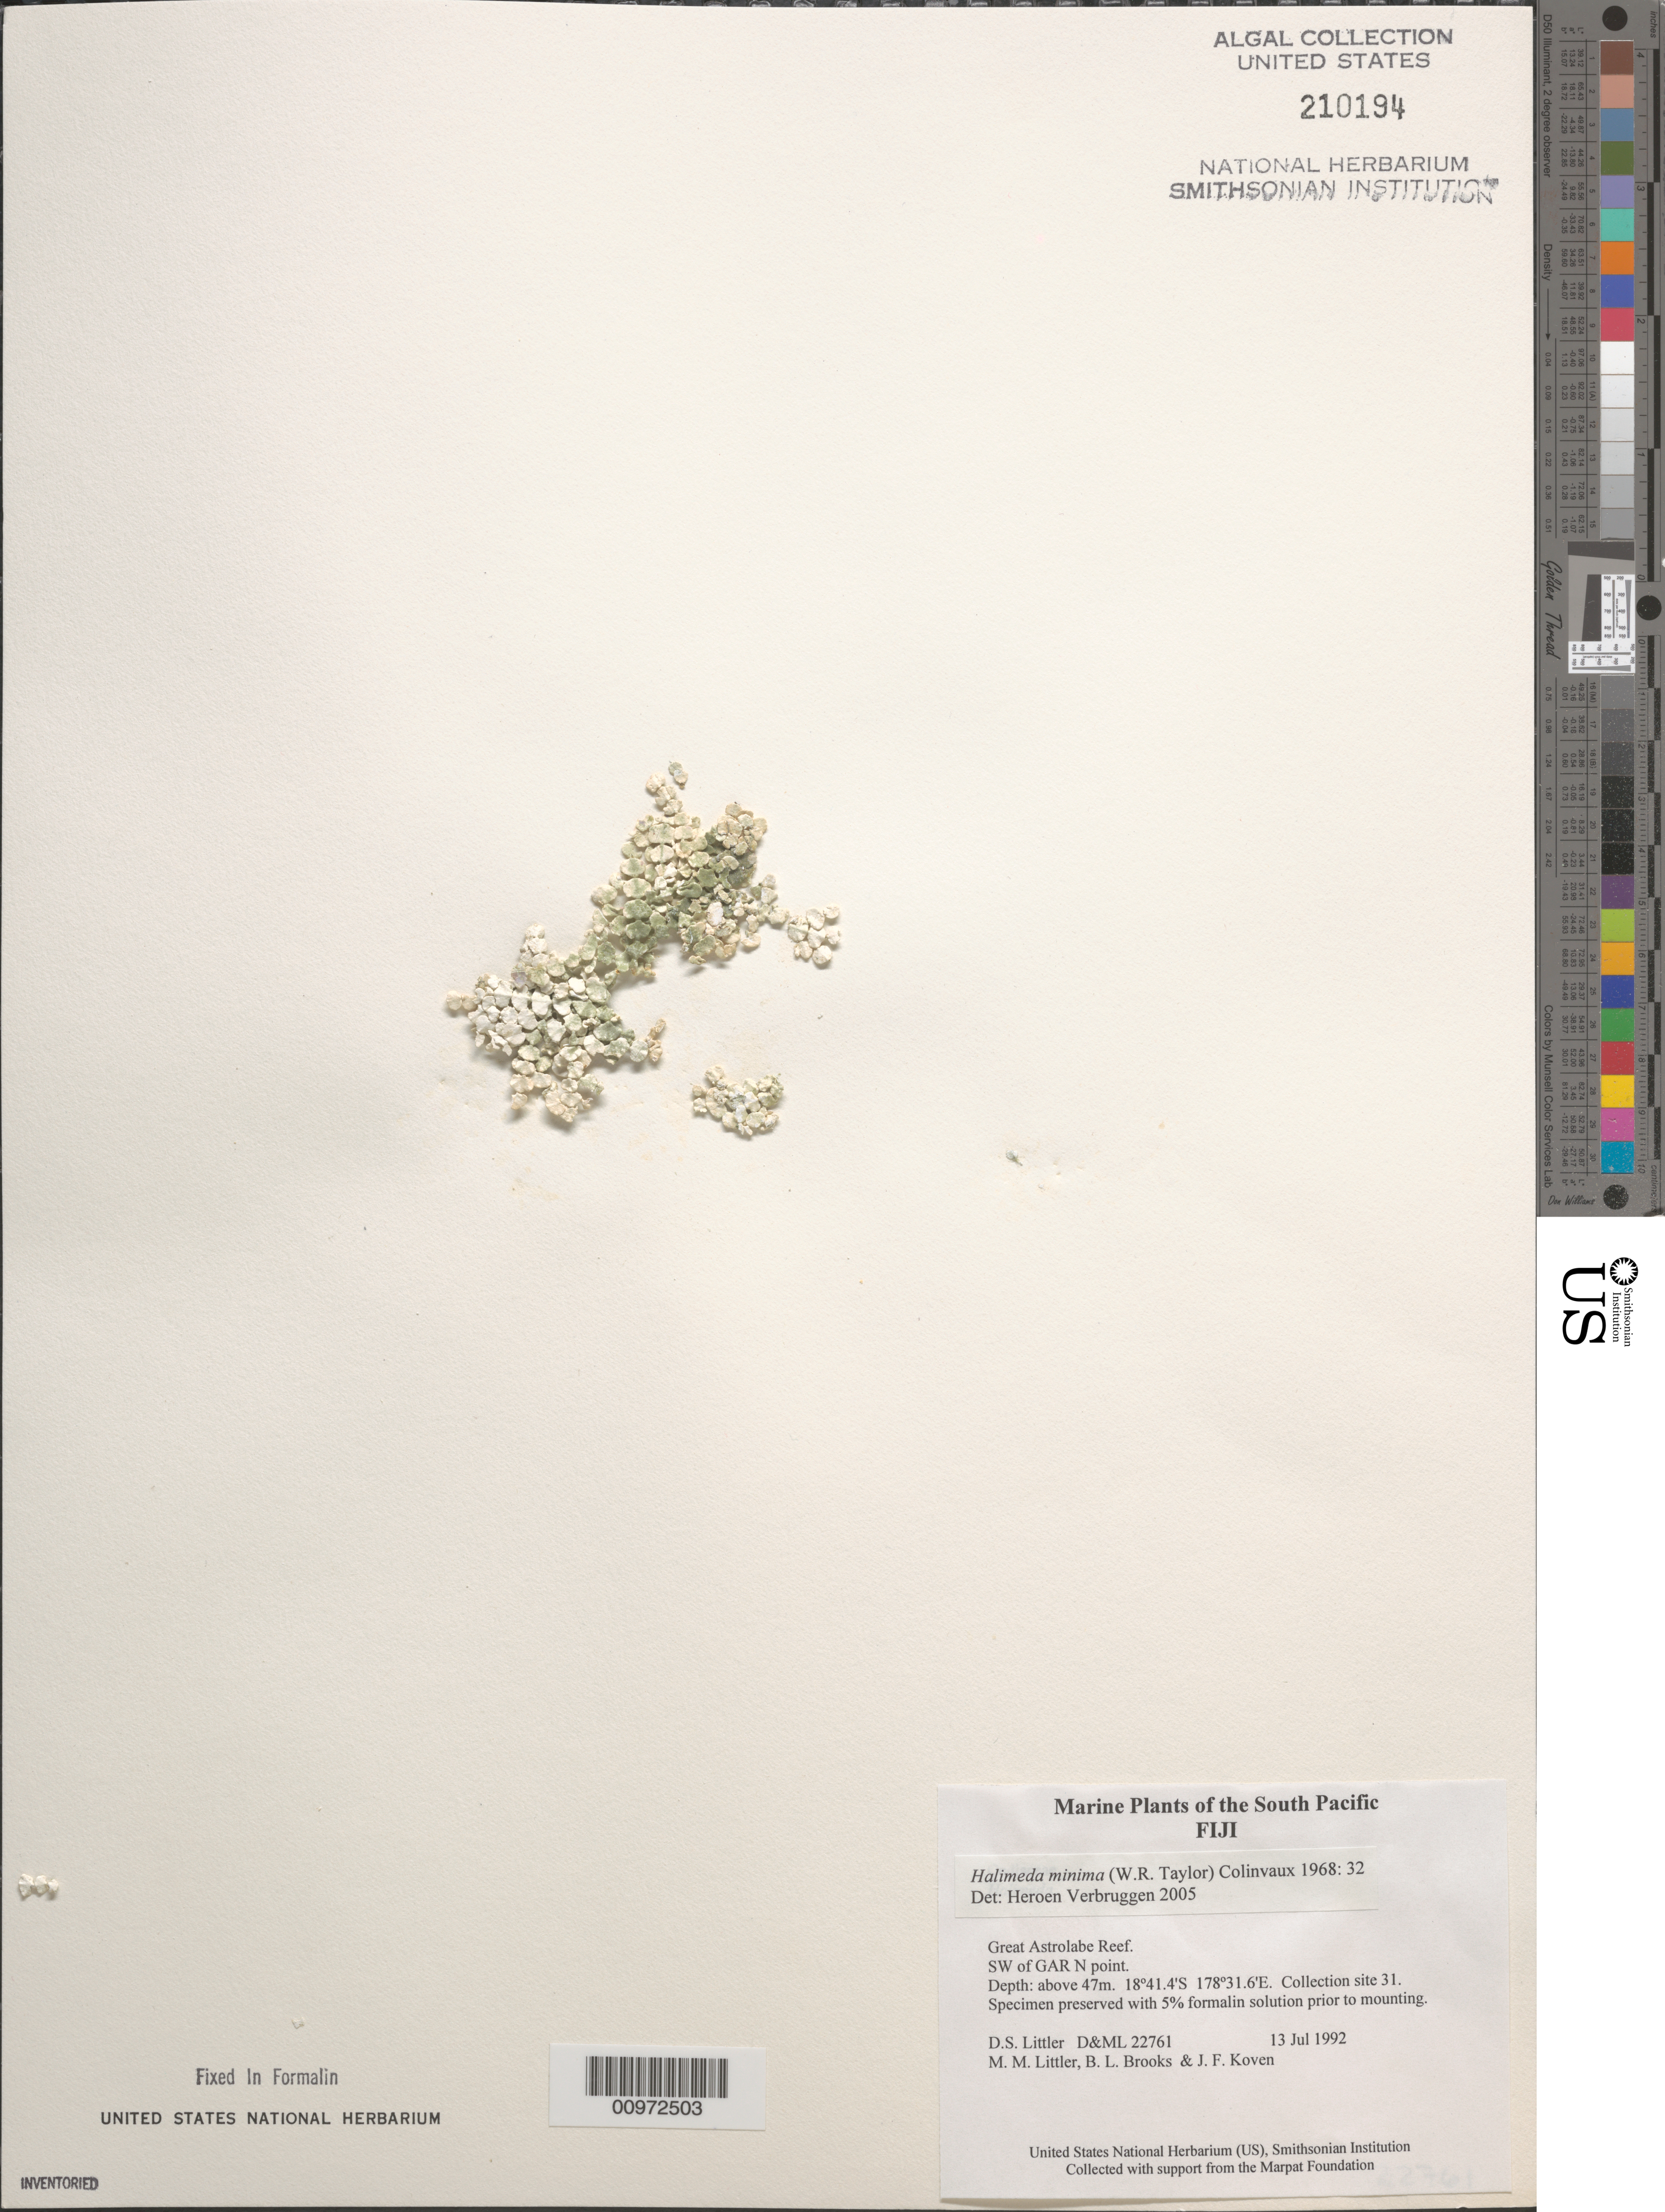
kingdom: Plantae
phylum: Chlorophyta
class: Ulvophyceae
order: Bryopsidales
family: Halimedaceae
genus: Halimeda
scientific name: Halimeda minima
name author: (W.R. Taylor) Hillis-Colinvaux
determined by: Verbruggen, H.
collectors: D. S. Littler, M. M. Littler, B. Brooks & J. Koven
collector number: D&ML 22761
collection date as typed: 13 Jul 1992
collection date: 1992-07-13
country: Fiji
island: Great Astrolabe Reef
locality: Great Astrolabe Reef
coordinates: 18 41.4'S, 178 31.6'E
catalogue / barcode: US 210194